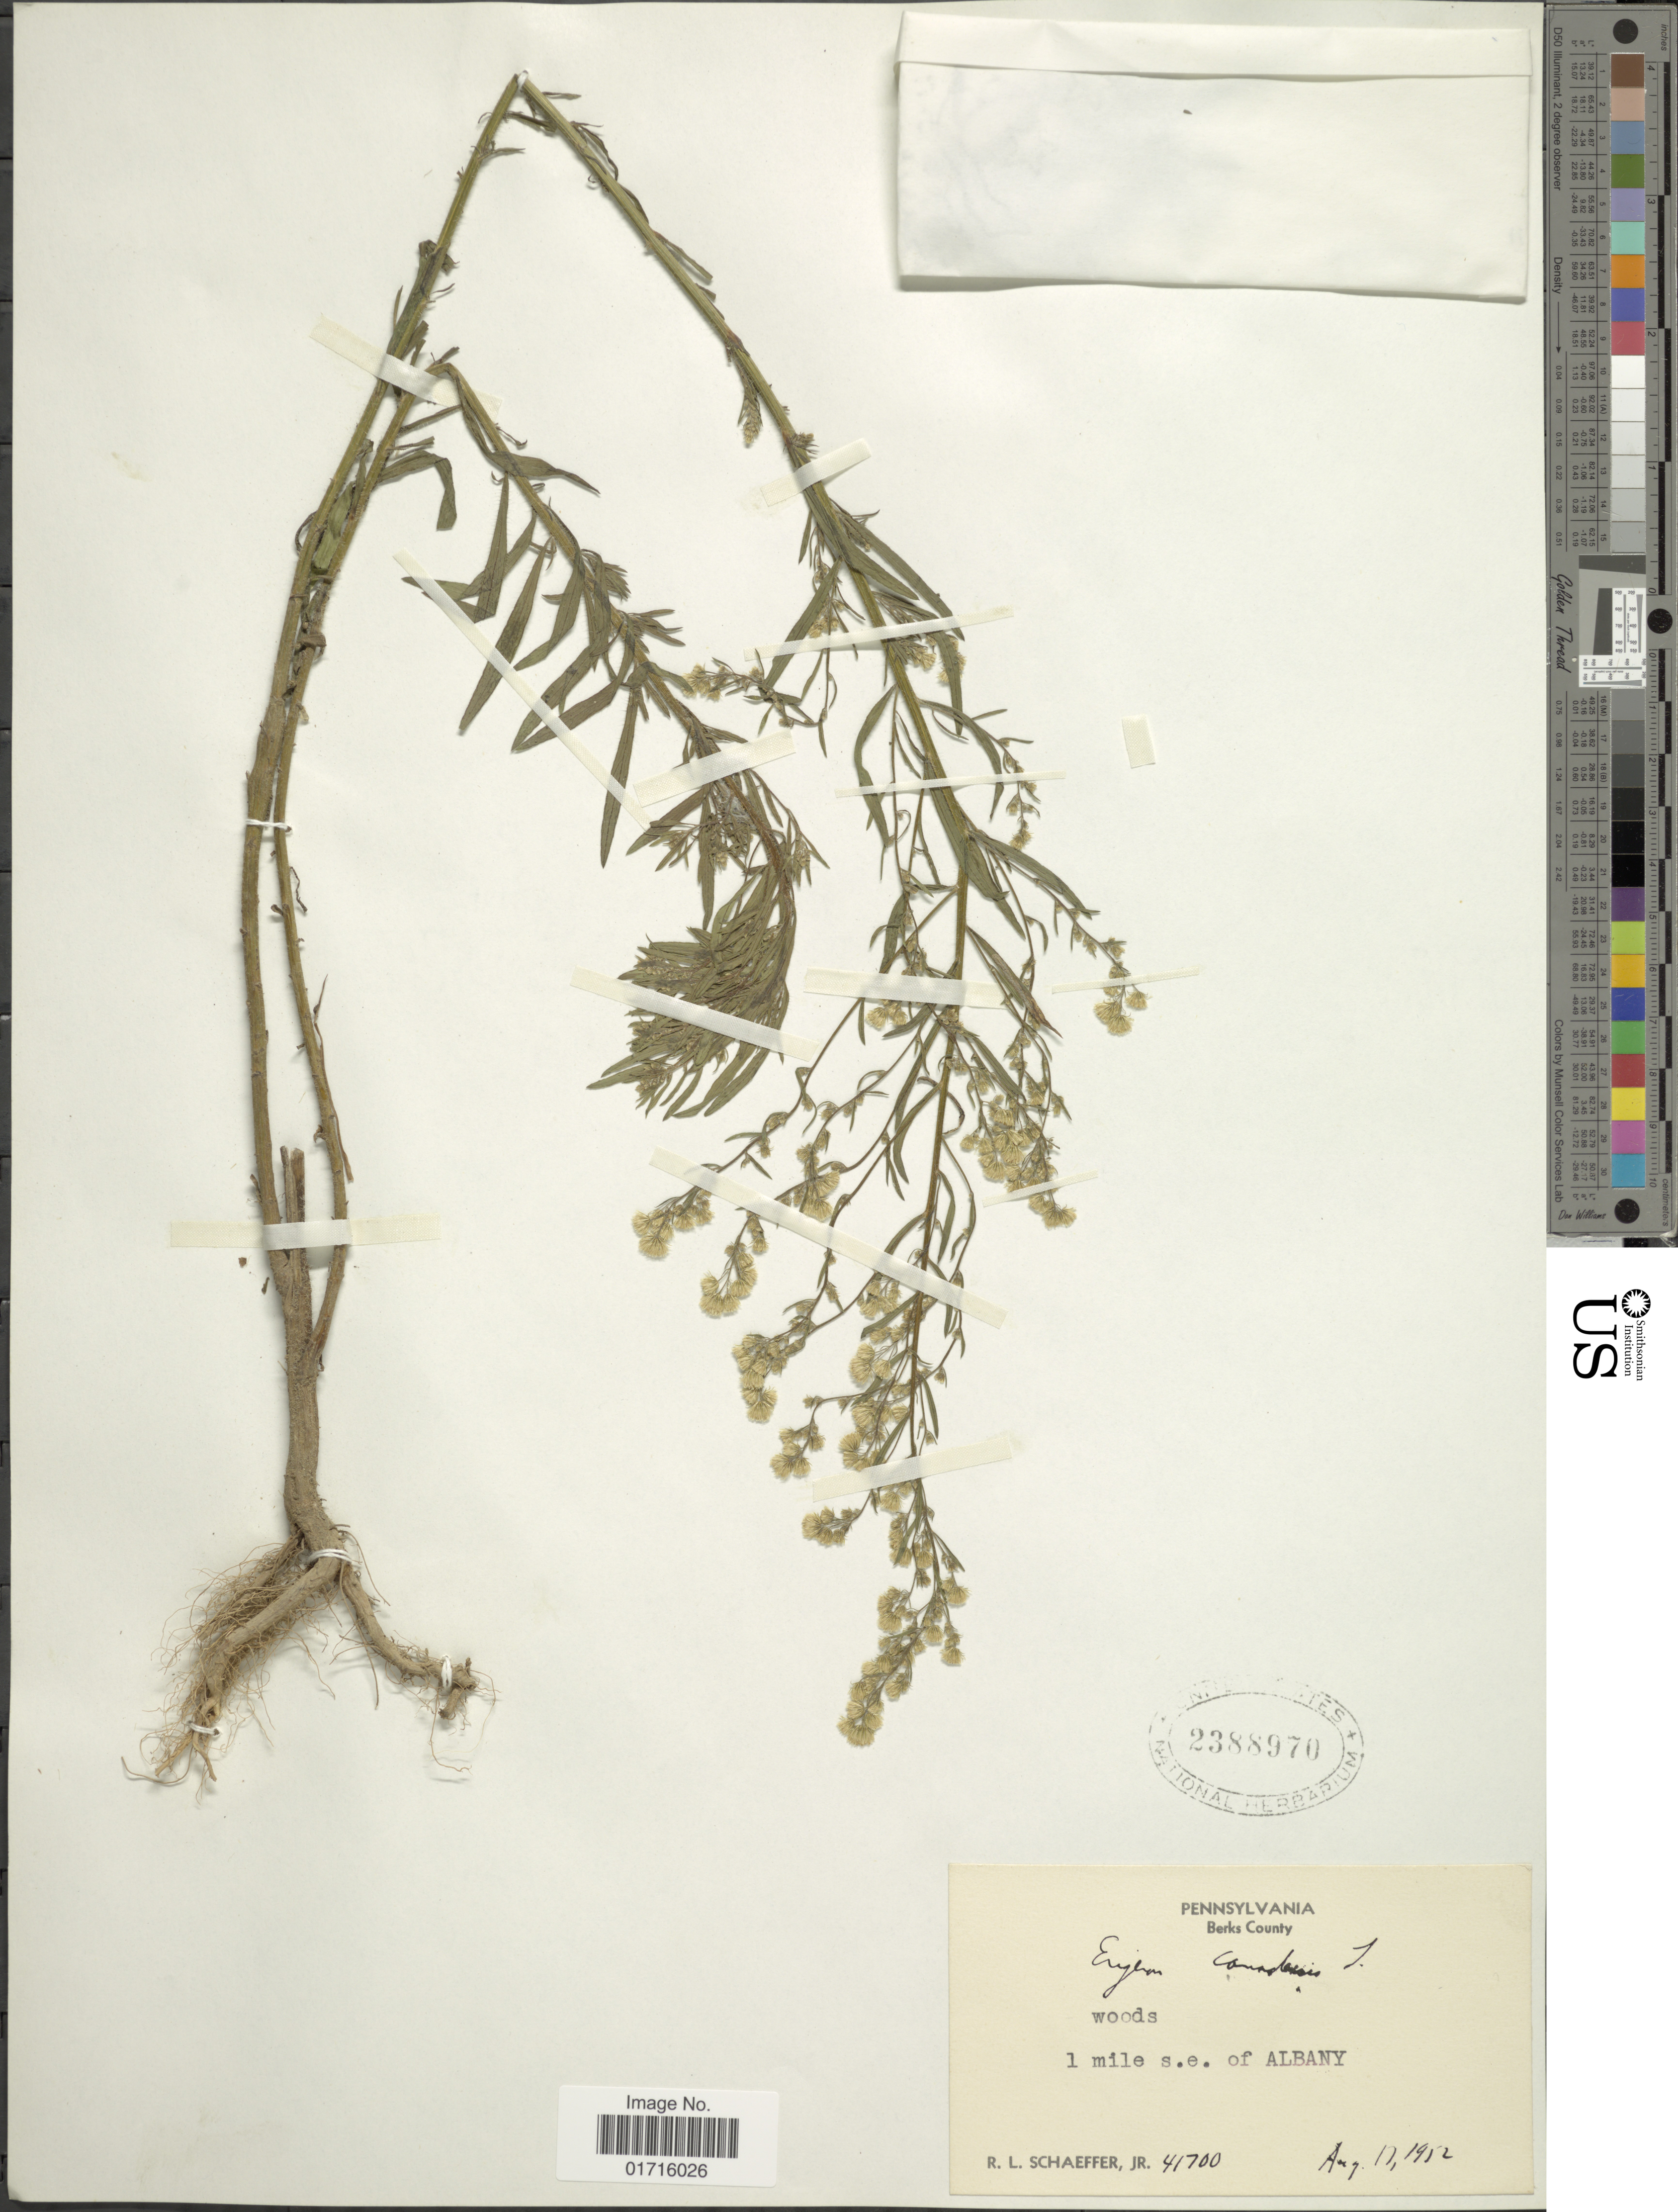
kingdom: Plantae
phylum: Tracheophyta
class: Magnoliopsida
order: Asterales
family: Asteraceae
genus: Conyza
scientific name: Conyza canadensis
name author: (L.) Cronq.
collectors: R. L. Schaeffer Jr.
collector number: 41700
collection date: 1912-08-17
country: United States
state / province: Pennsylvania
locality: Berks County, 1 mile s.e. of Albany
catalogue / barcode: US 2388970